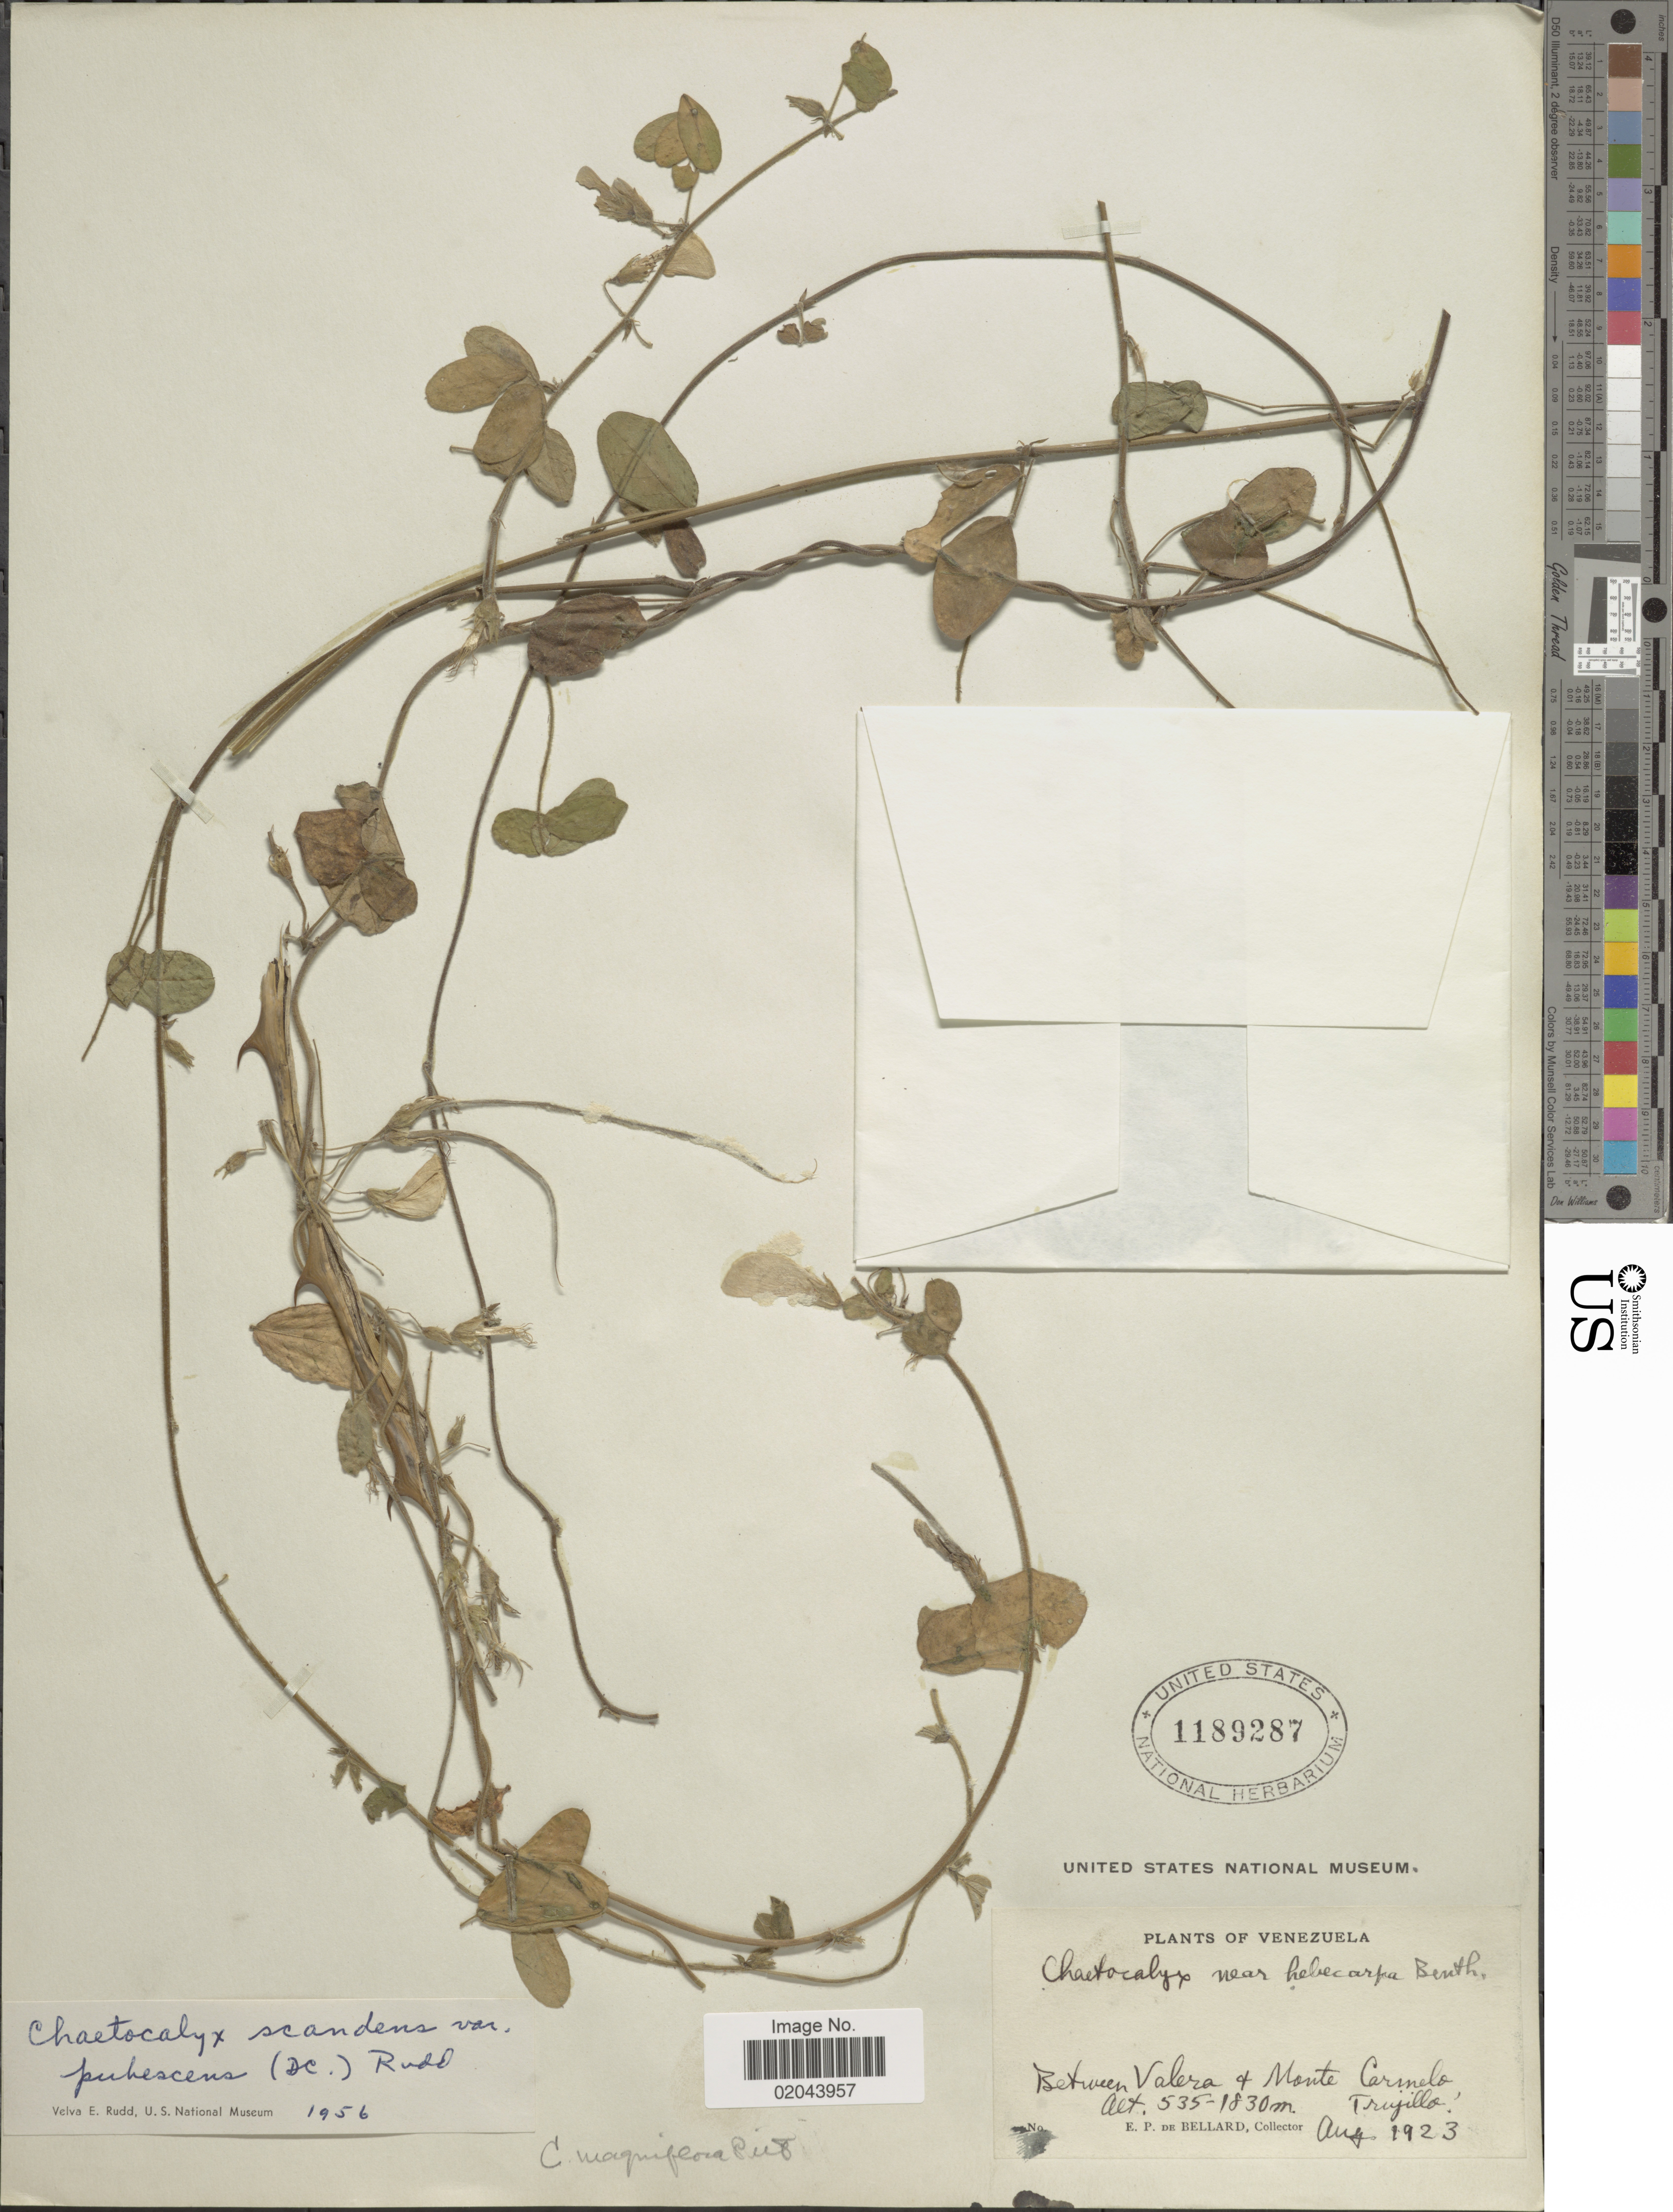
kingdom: Plantae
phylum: Tracheophyta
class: Magnoliopsida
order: Fabales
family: Fabaceae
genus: Chaetocalyx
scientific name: Chaetocalyx scandens var. pubescens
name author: (DC.) Rudd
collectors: E. de Bellard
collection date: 1923-08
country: Venezuela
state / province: Trujillo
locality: Between Valera + Monte Carmelo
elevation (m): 535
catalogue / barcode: US 1189287